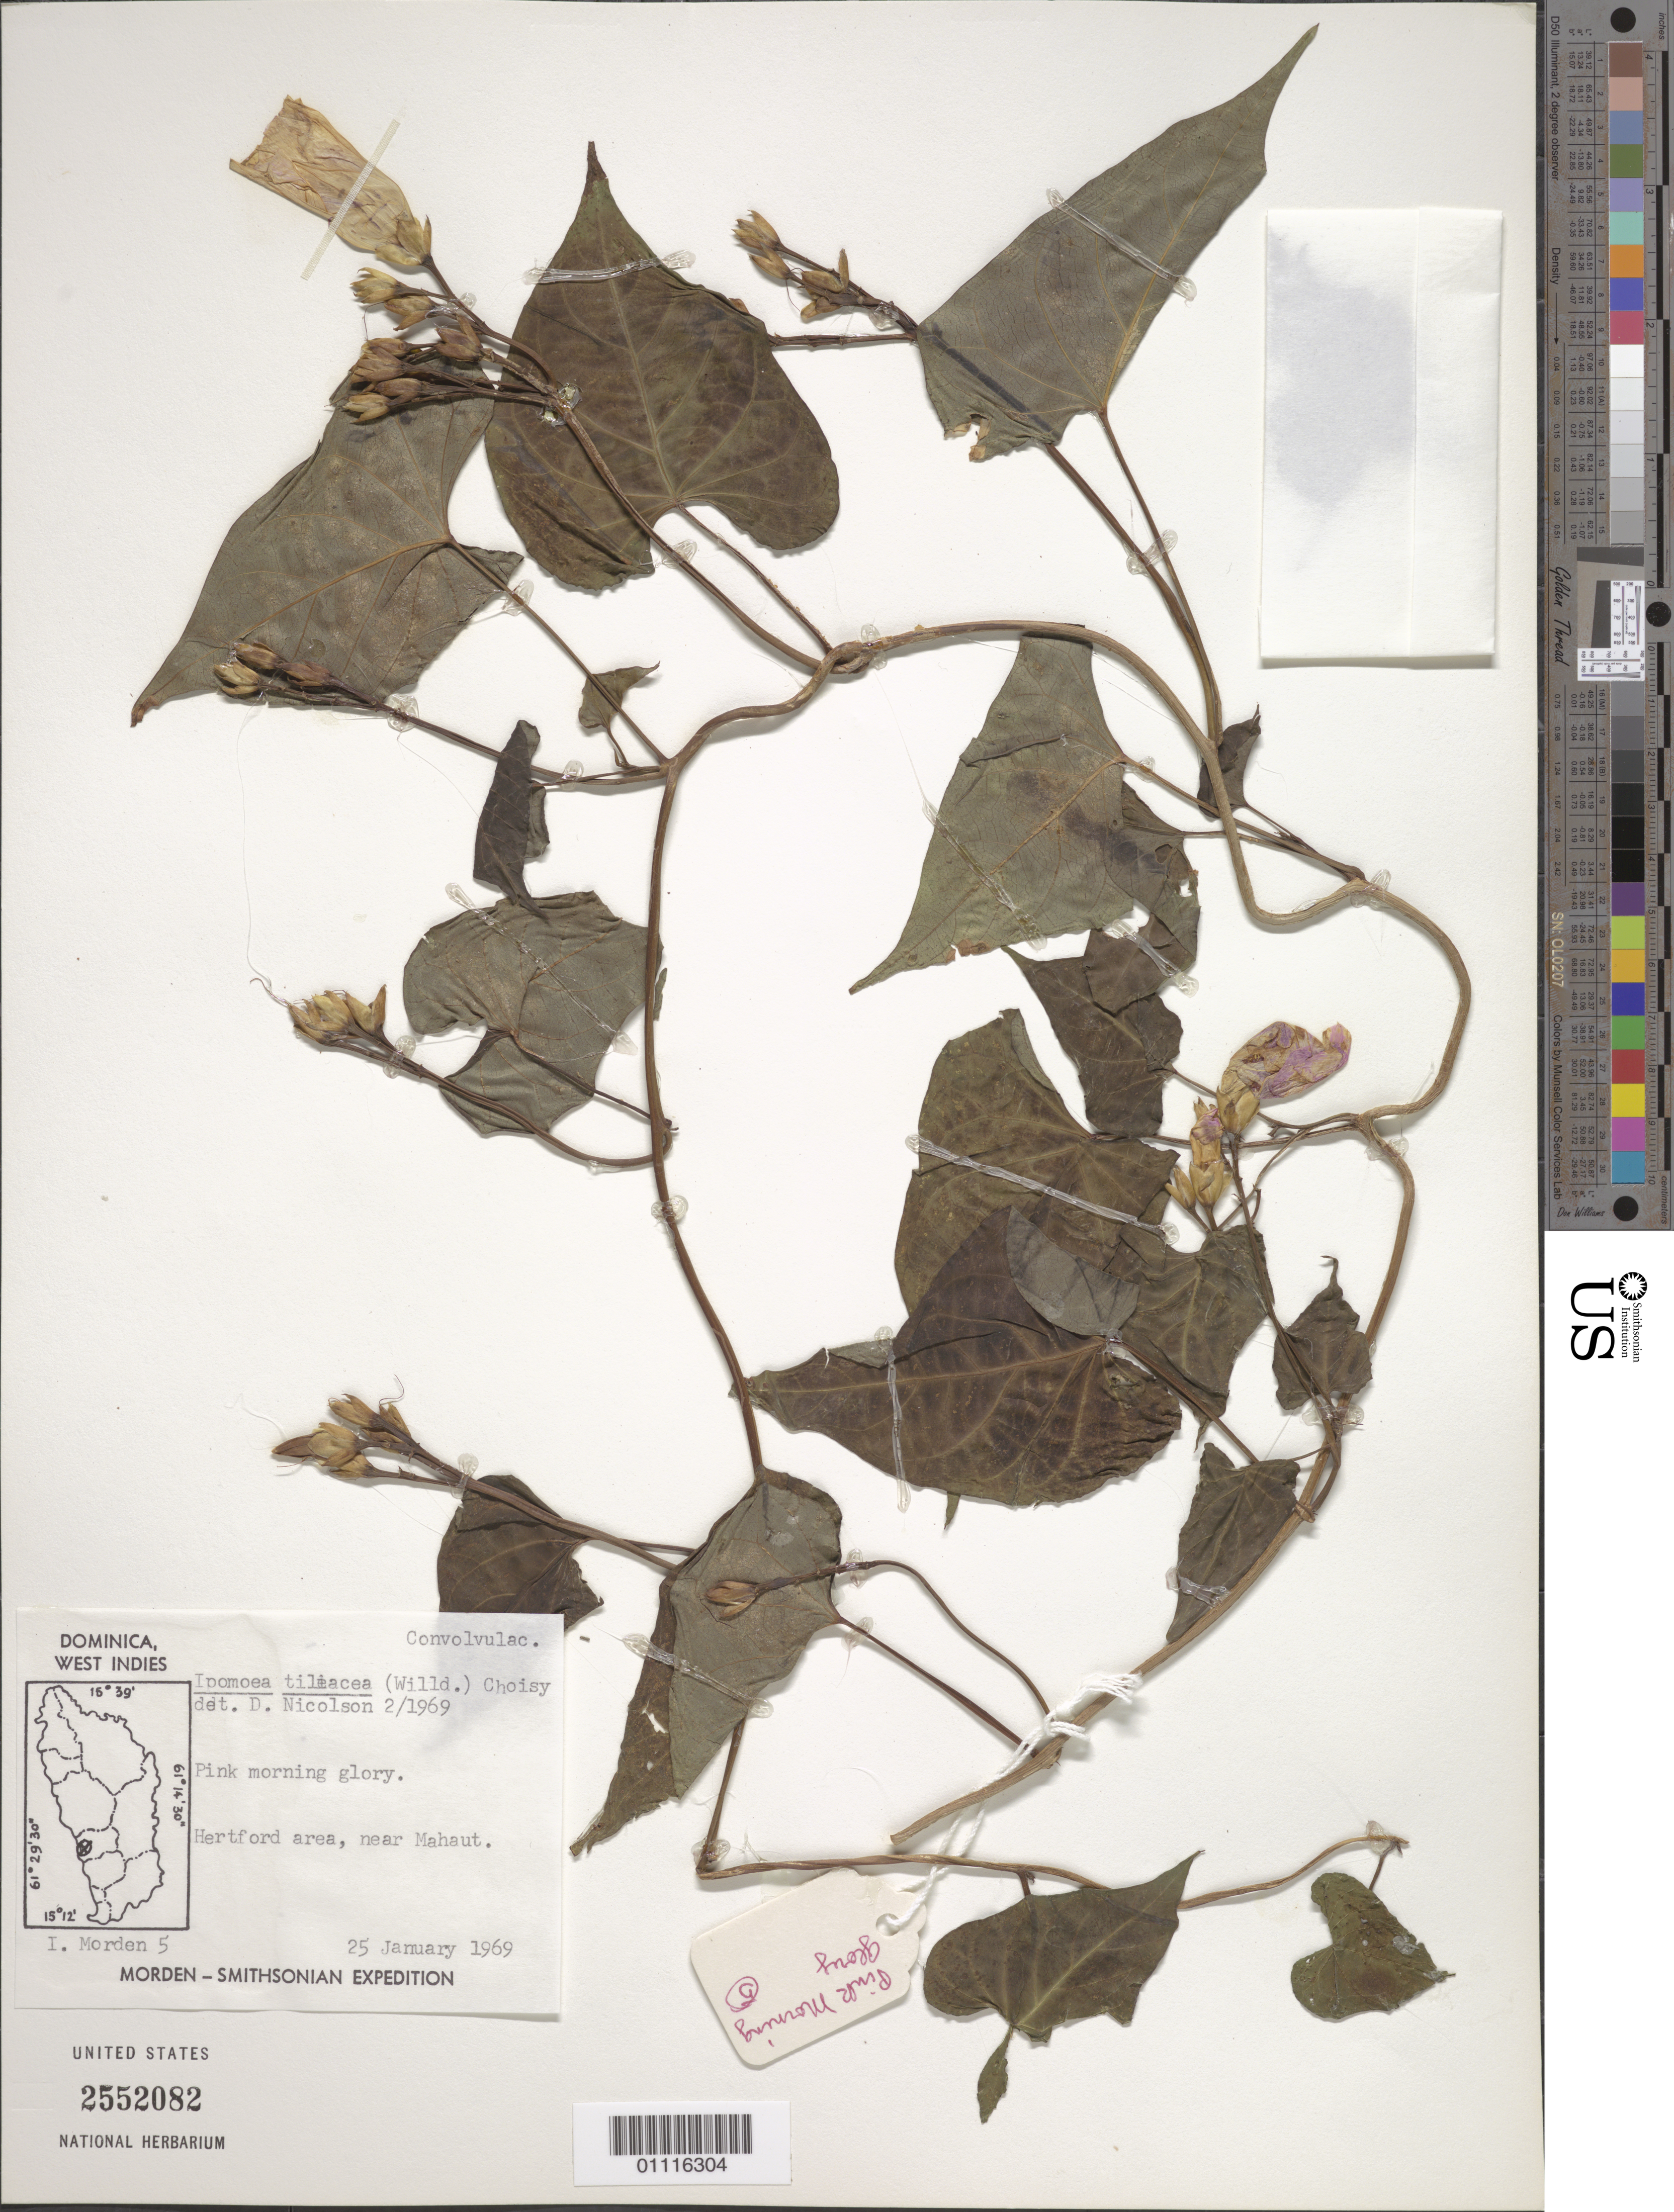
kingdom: Plantae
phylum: Tracheophyta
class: Magnoliopsida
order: Solanales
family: Convolvulaceae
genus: Ipomoea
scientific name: Ipomoea tiliacea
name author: (Willd.) Choisy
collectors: I. Morden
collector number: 5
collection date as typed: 25 Jan 1969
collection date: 1969-01-25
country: Dominica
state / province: St. Paul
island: Dominica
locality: Hertford area, near Mahaut.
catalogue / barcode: US 2552082